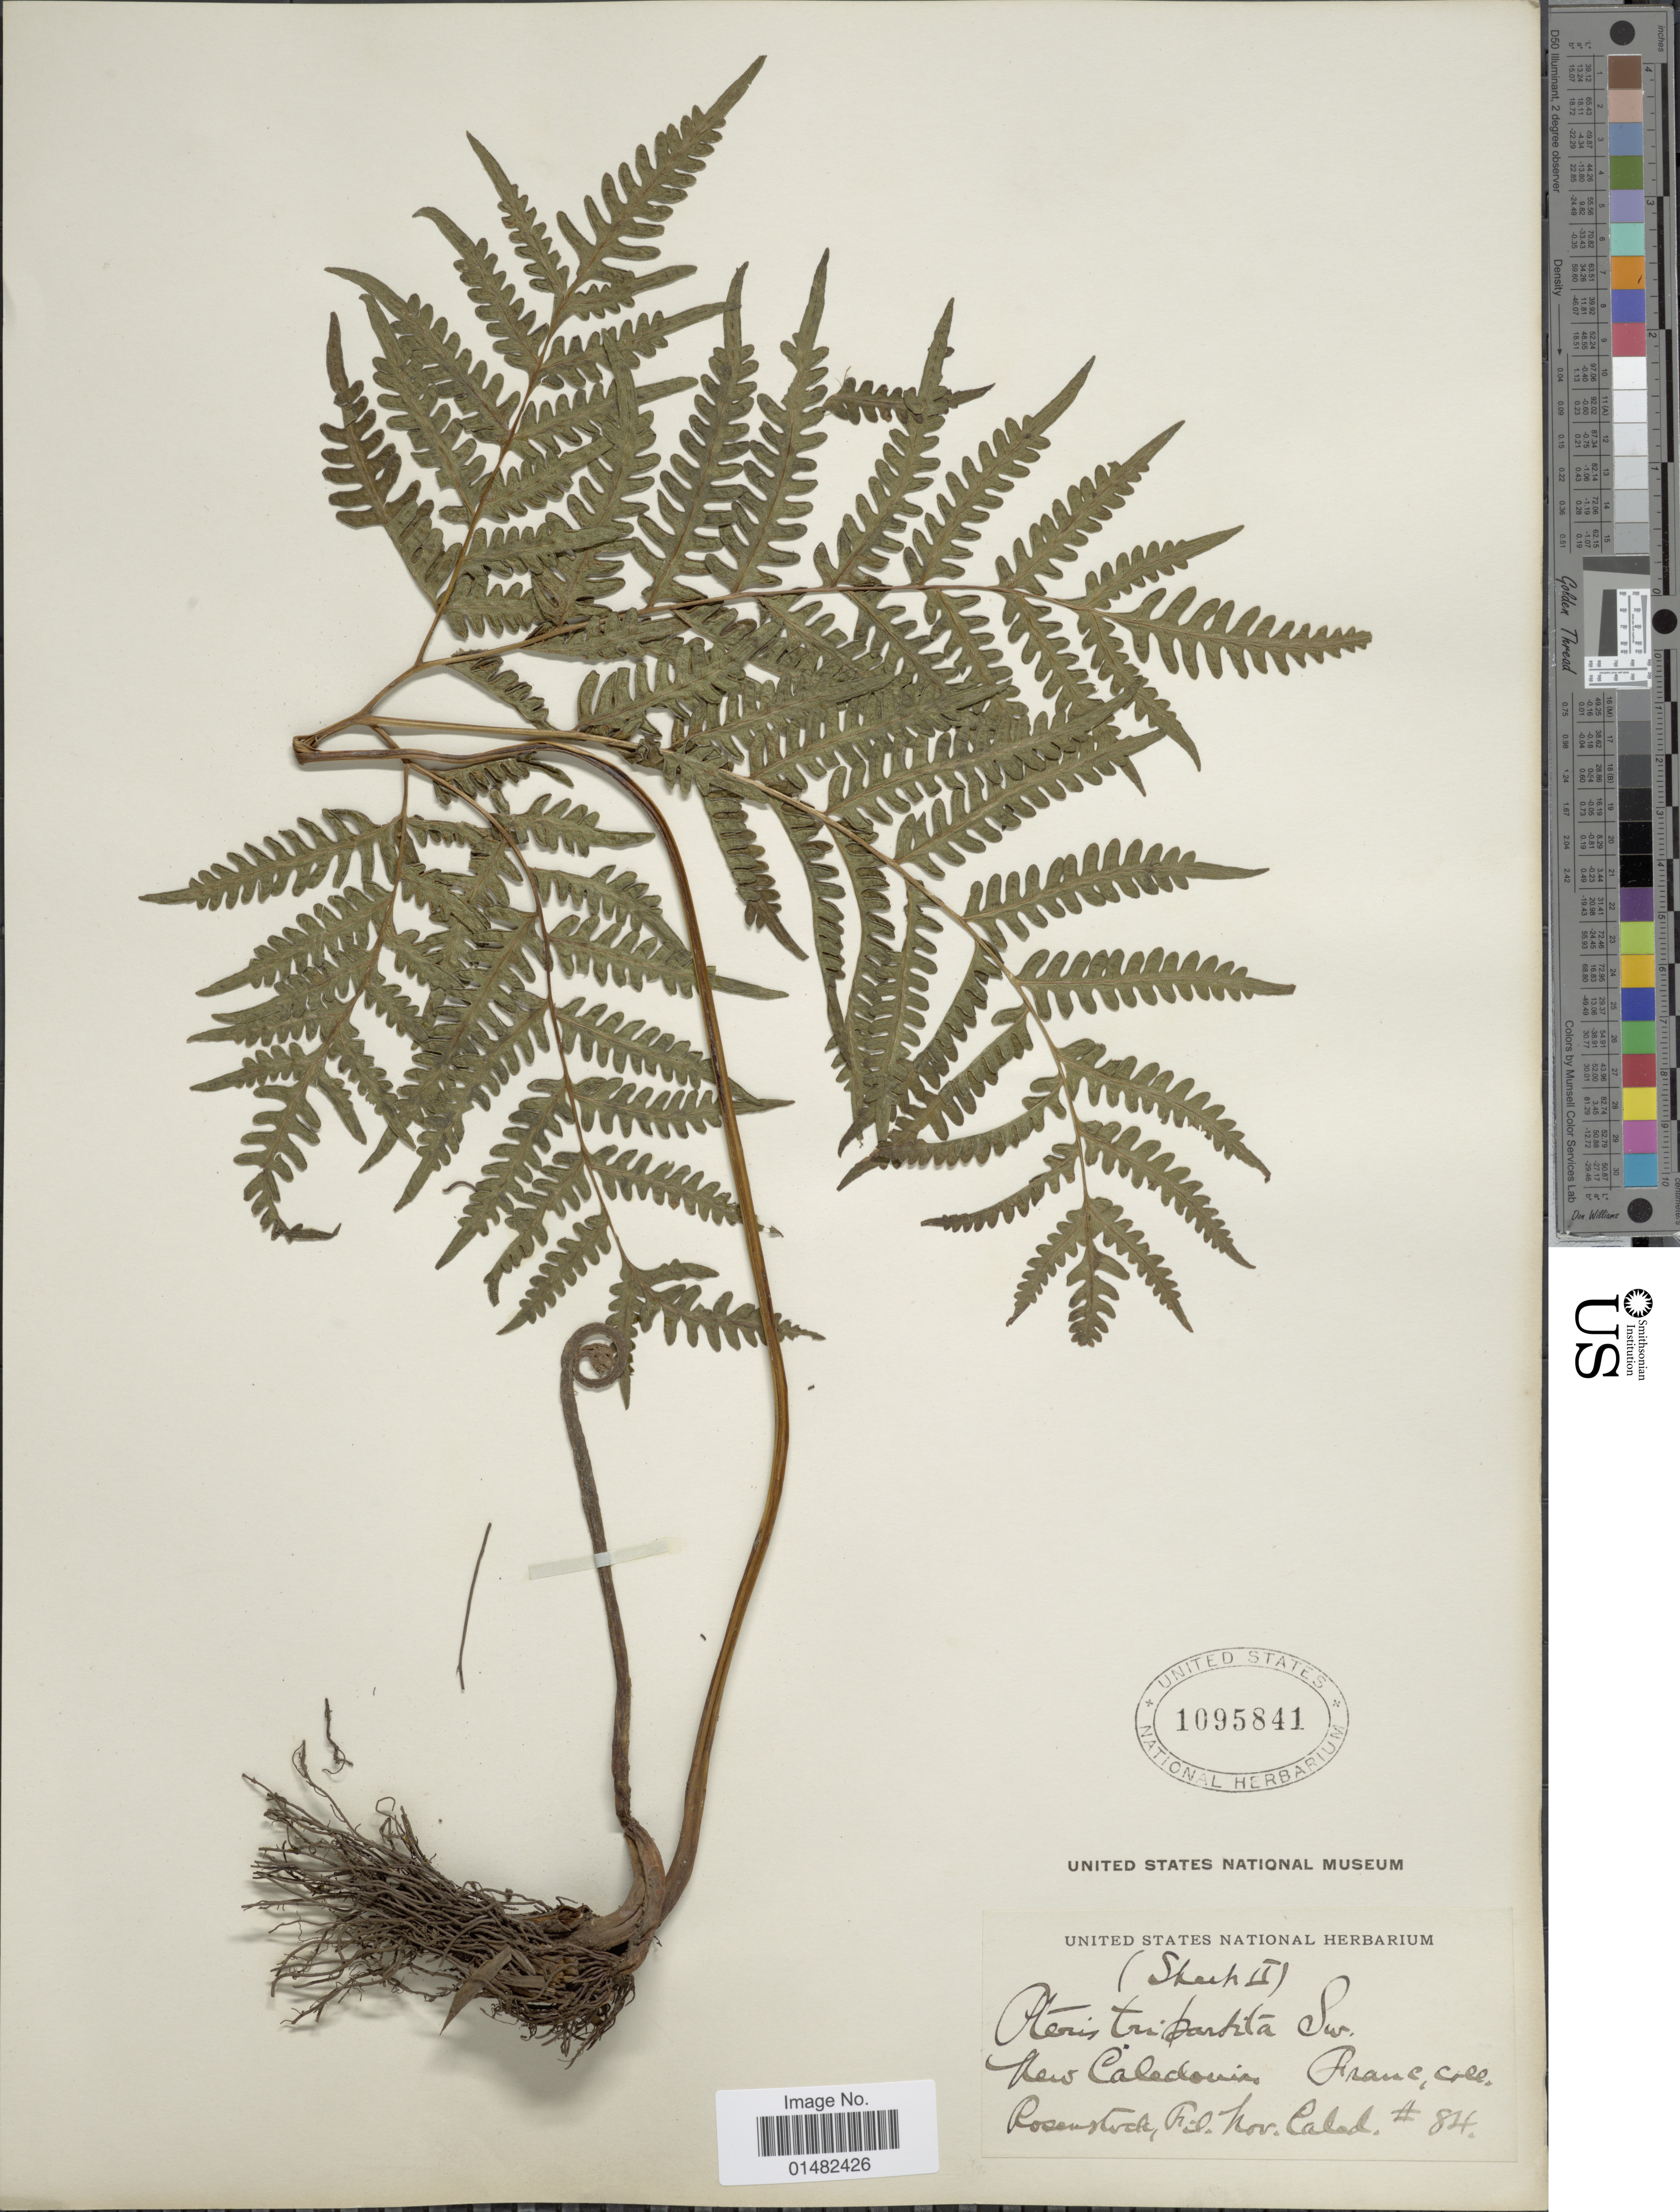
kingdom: Plantae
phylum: Tracheophyta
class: Polypodiopsida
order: Polypodiales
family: Pteridaceae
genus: Pteris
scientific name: Pteris tripartita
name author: Sw.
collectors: Franc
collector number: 84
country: New Caledonia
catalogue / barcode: US 1095841